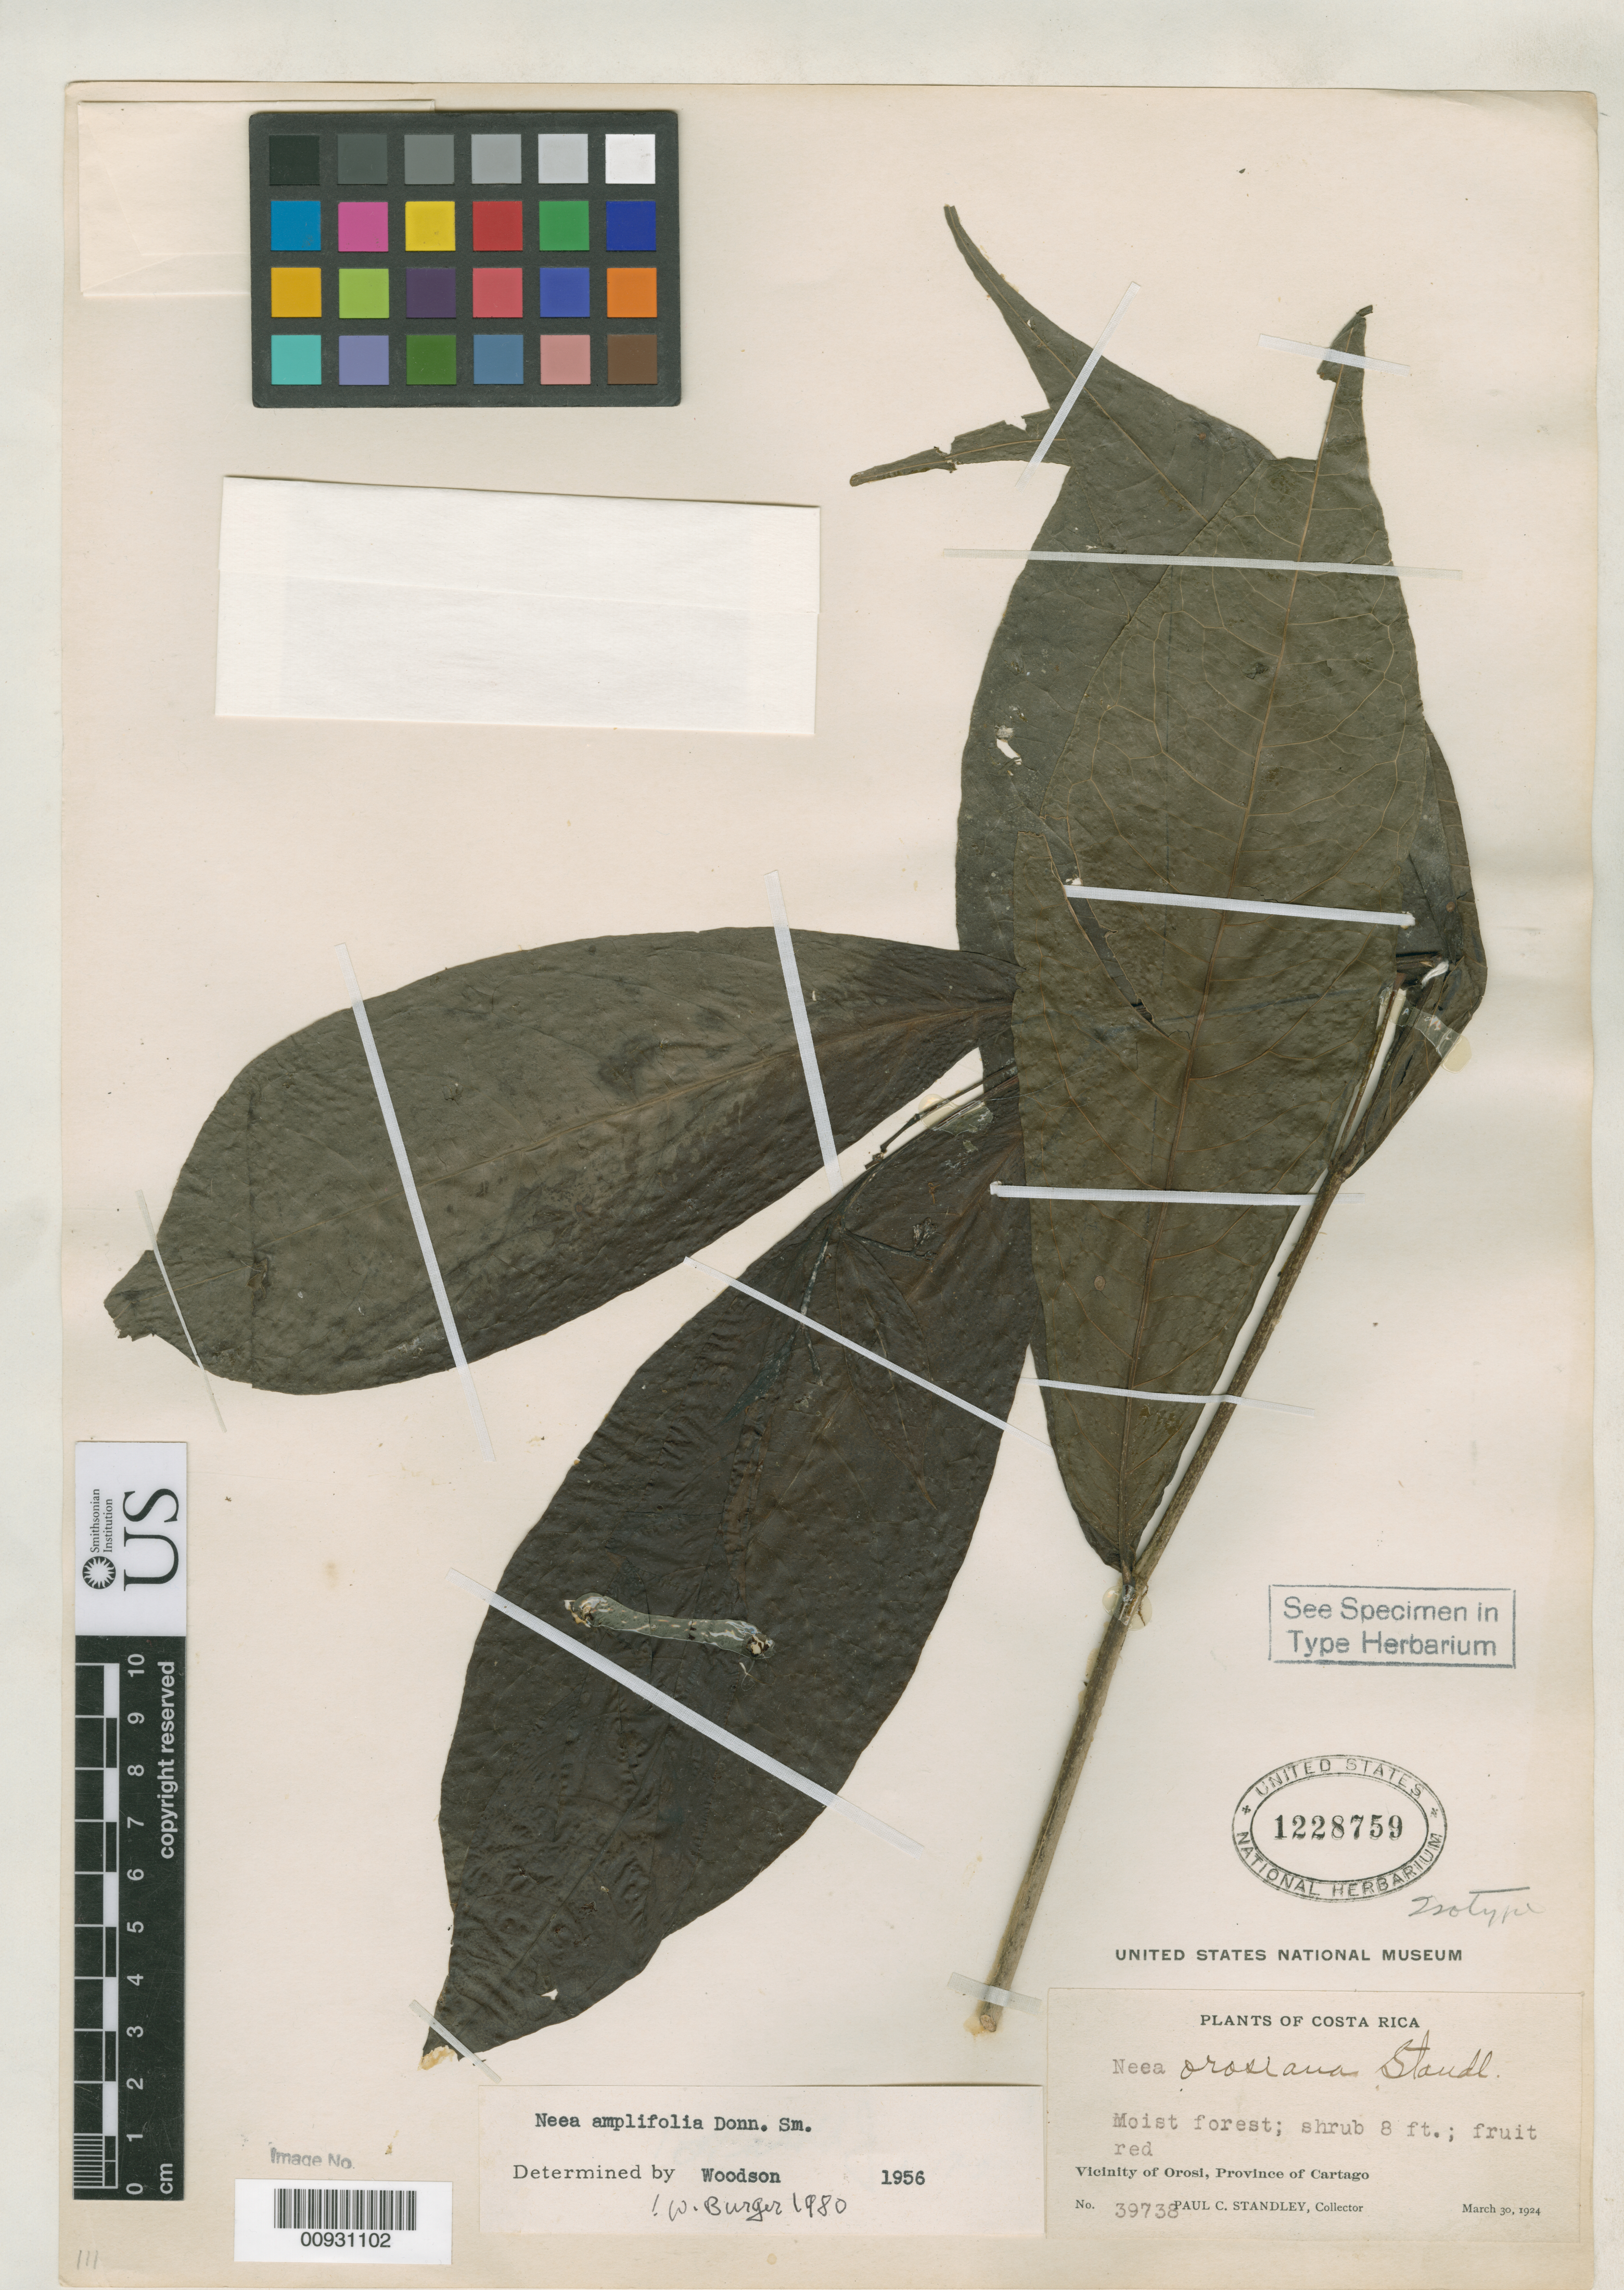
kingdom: Plantae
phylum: Tracheophyta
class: Magnoliopsida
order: Caryophyllales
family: Nyctaginaceae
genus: Neea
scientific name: Neea orosiana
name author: Standl.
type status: Isotype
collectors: P. C. Standley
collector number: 39738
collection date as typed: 30 Mar 1924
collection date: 1924-03-30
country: Costa Rica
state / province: Cartago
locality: Vicinity of Orosi.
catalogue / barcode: US 1228759